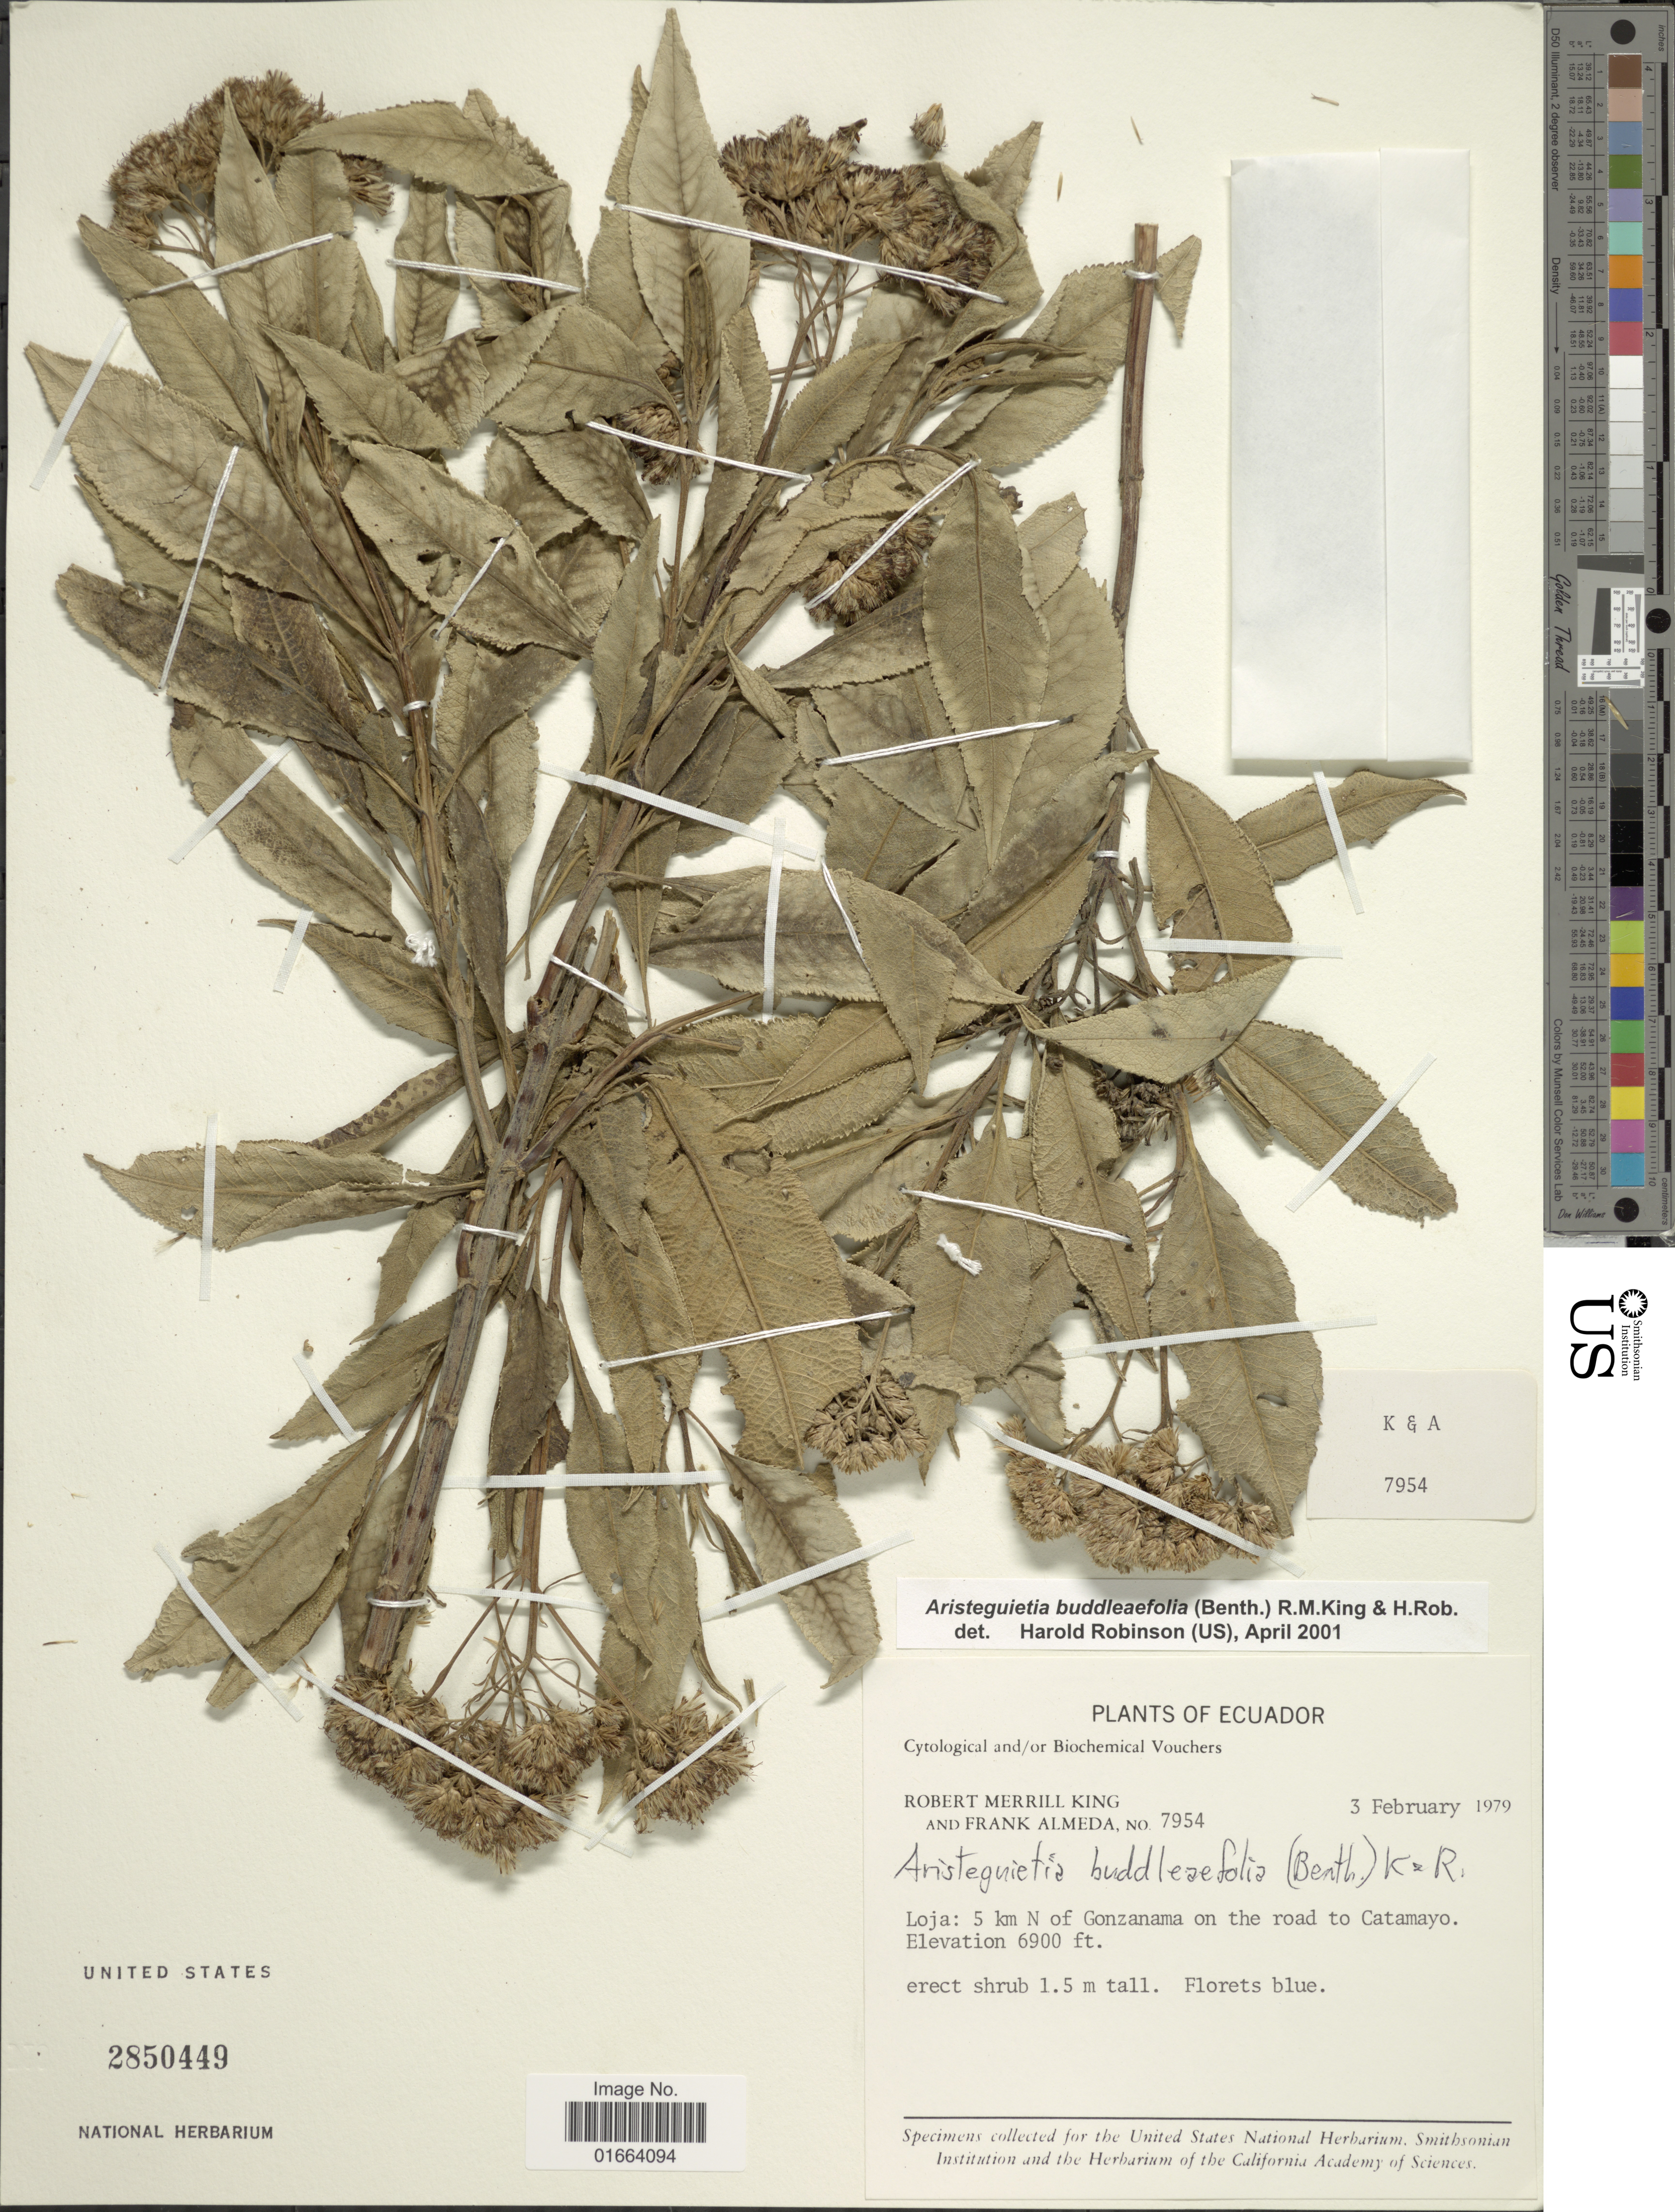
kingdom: Plantae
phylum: Tracheophyta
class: Magnoliopsida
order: Asterales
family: Asteraceae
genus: Aristeguietia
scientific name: Aristeguietia buddleaefolia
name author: (Benth.) R.M. King & H. Rob.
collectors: R. M. King & F. Almeda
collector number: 7954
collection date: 1979-02-03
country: Ecuador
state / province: Loja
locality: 5 km N of Gonzanama on the road to Catamayo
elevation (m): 2103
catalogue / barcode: US 2850449